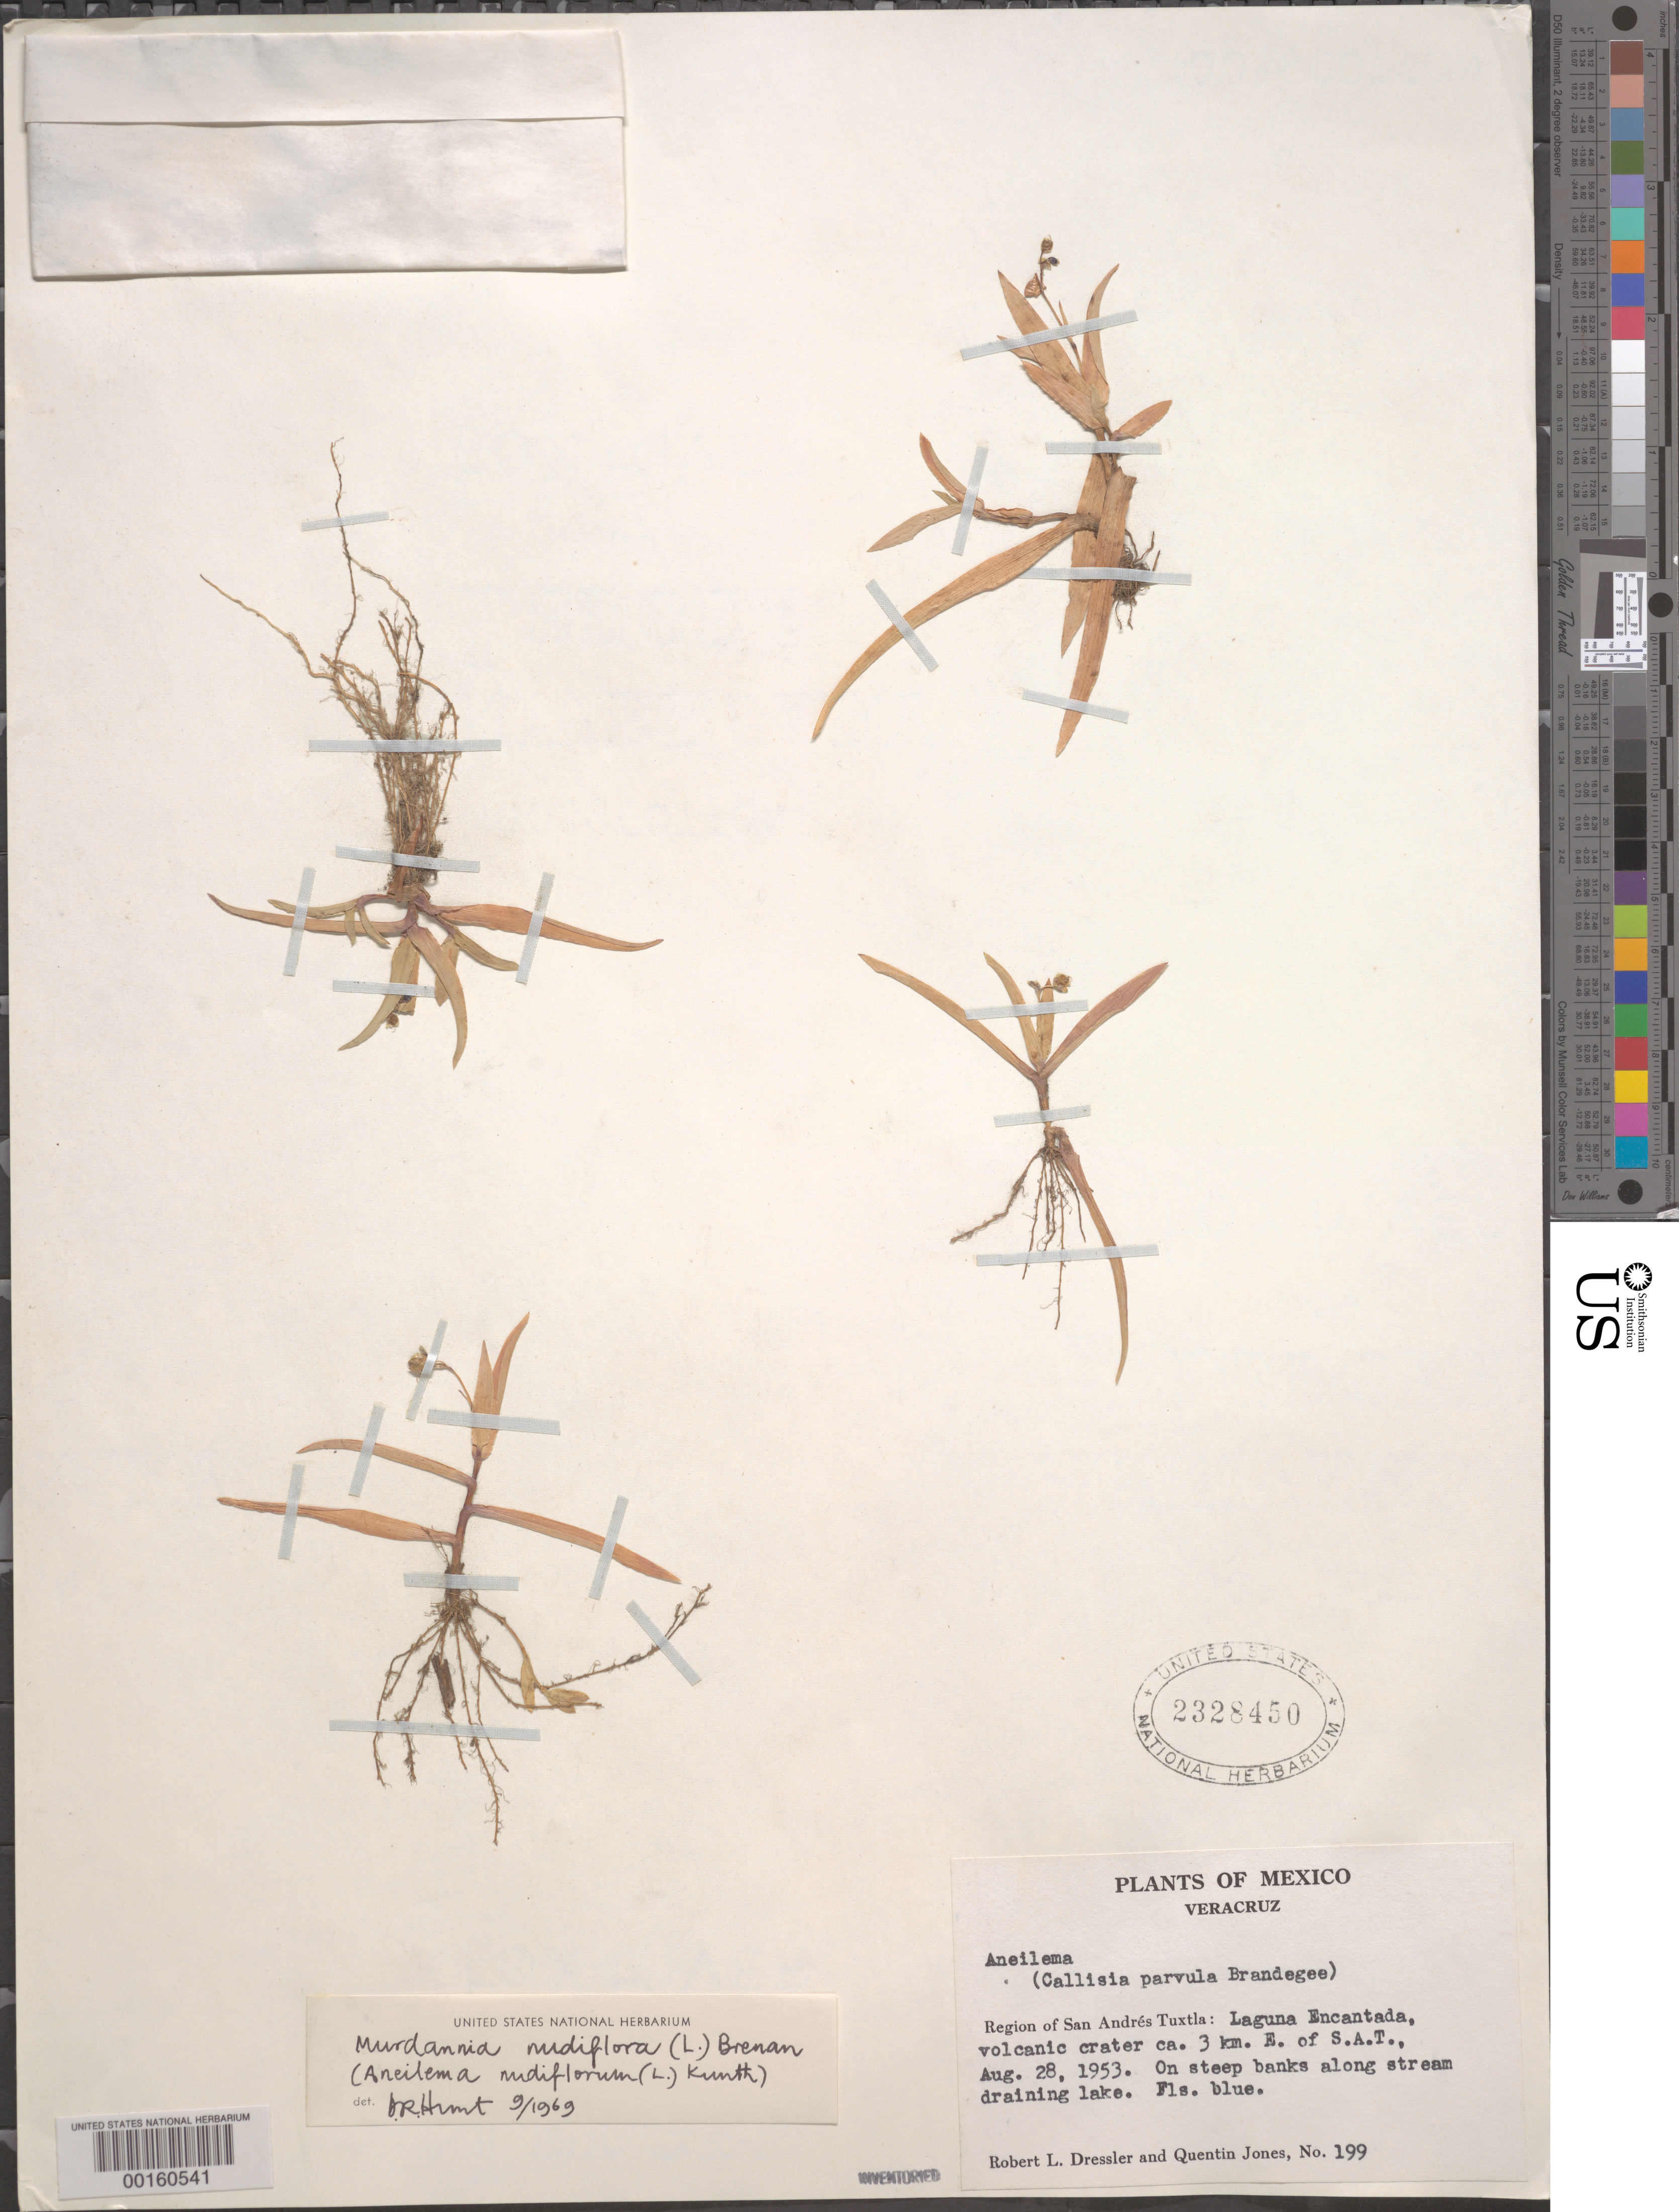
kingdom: Plantae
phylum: Tracheophyta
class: Liliopsida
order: Commelinales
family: Commelinaceae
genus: Murdannia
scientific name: Murdannia nudiflora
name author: (L.) Brenan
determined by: Hunt, D. R.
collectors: R. Dressler & Q. Jones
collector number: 199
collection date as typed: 28 Aug 1953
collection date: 1953-08-28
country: Mexico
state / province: Veracruz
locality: San andres Tuxtla, laguna encantada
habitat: Steep banks along stream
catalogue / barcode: US 2328450